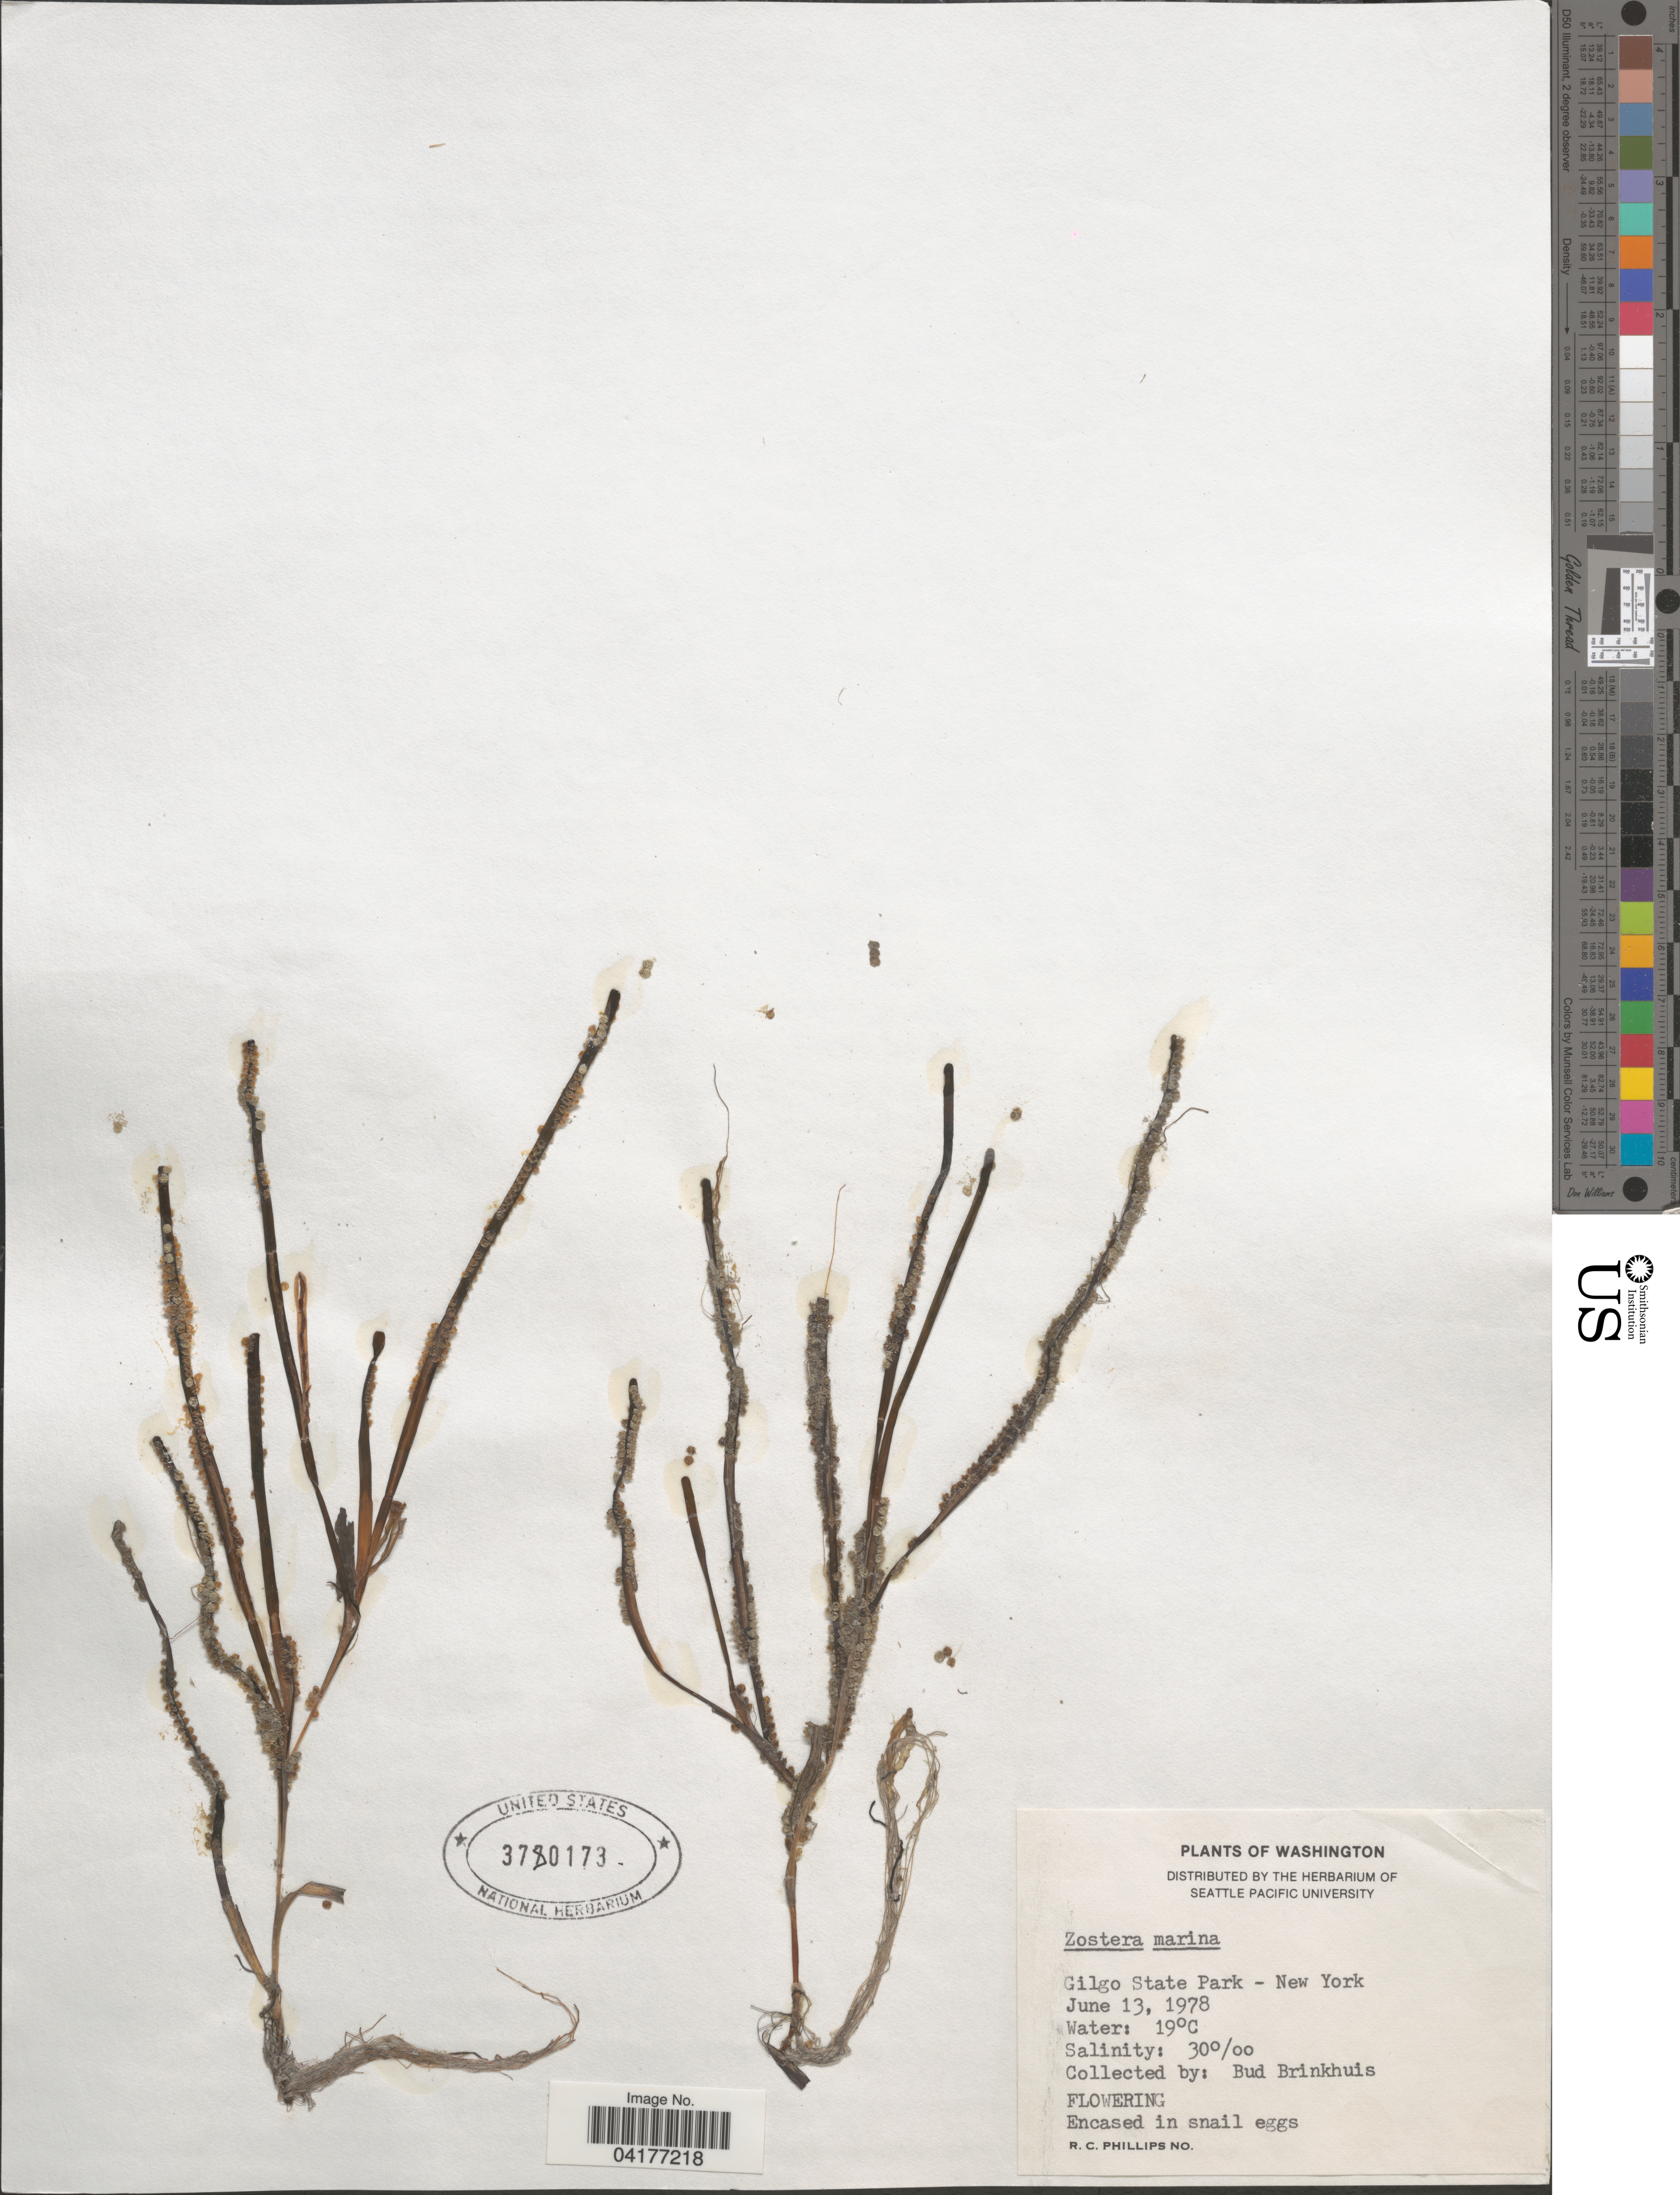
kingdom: Plantae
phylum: Tracheophyta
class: Liliopsida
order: Alismatales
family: Zosteraceae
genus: Zostera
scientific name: Zostera marina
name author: L.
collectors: B. Brinkhuis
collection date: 1978-06-13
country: United States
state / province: New York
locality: Gilgo State Park.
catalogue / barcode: US 3780173